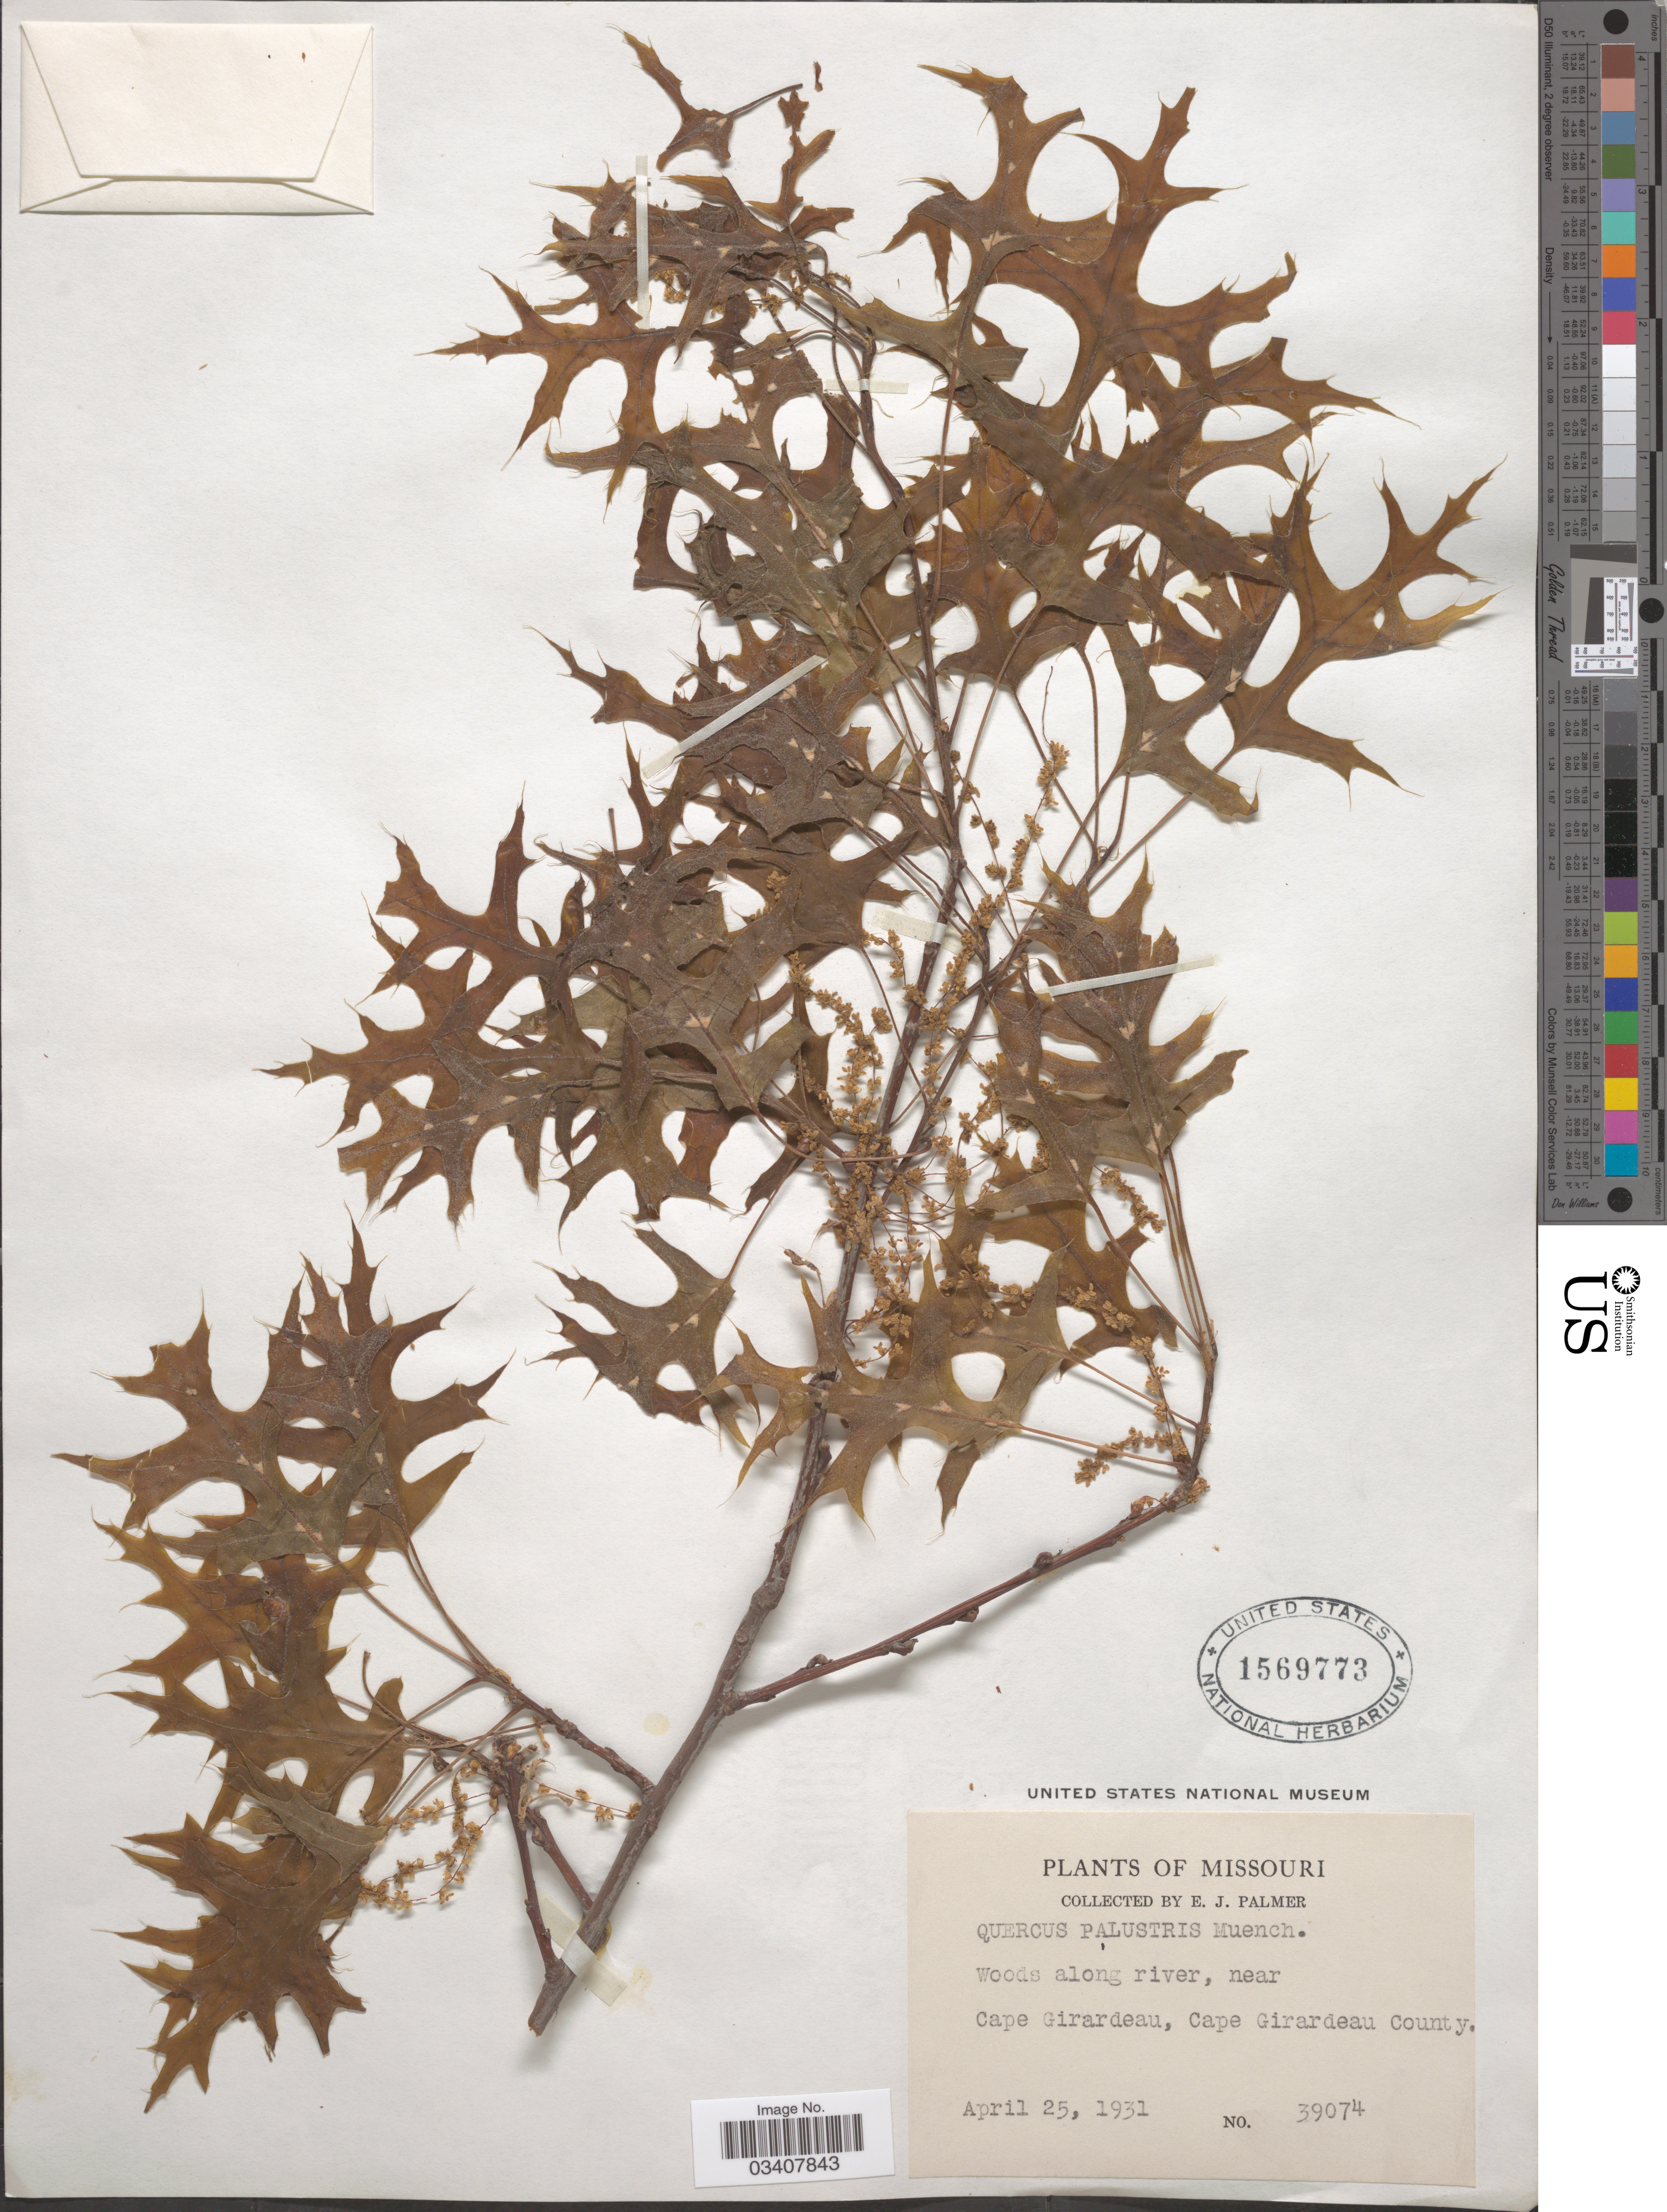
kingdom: Plantae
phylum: Tracheophyta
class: Magnoliopsida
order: Fagales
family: Fagaceae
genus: Quercus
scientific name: Quercus palustris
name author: Münchh.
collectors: E. J. Palmer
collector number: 39074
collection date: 1931-04-25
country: United States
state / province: Missouri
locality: Woods along river, near Cape Girardeau, Cape Girardeau Co.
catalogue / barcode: US 1569773